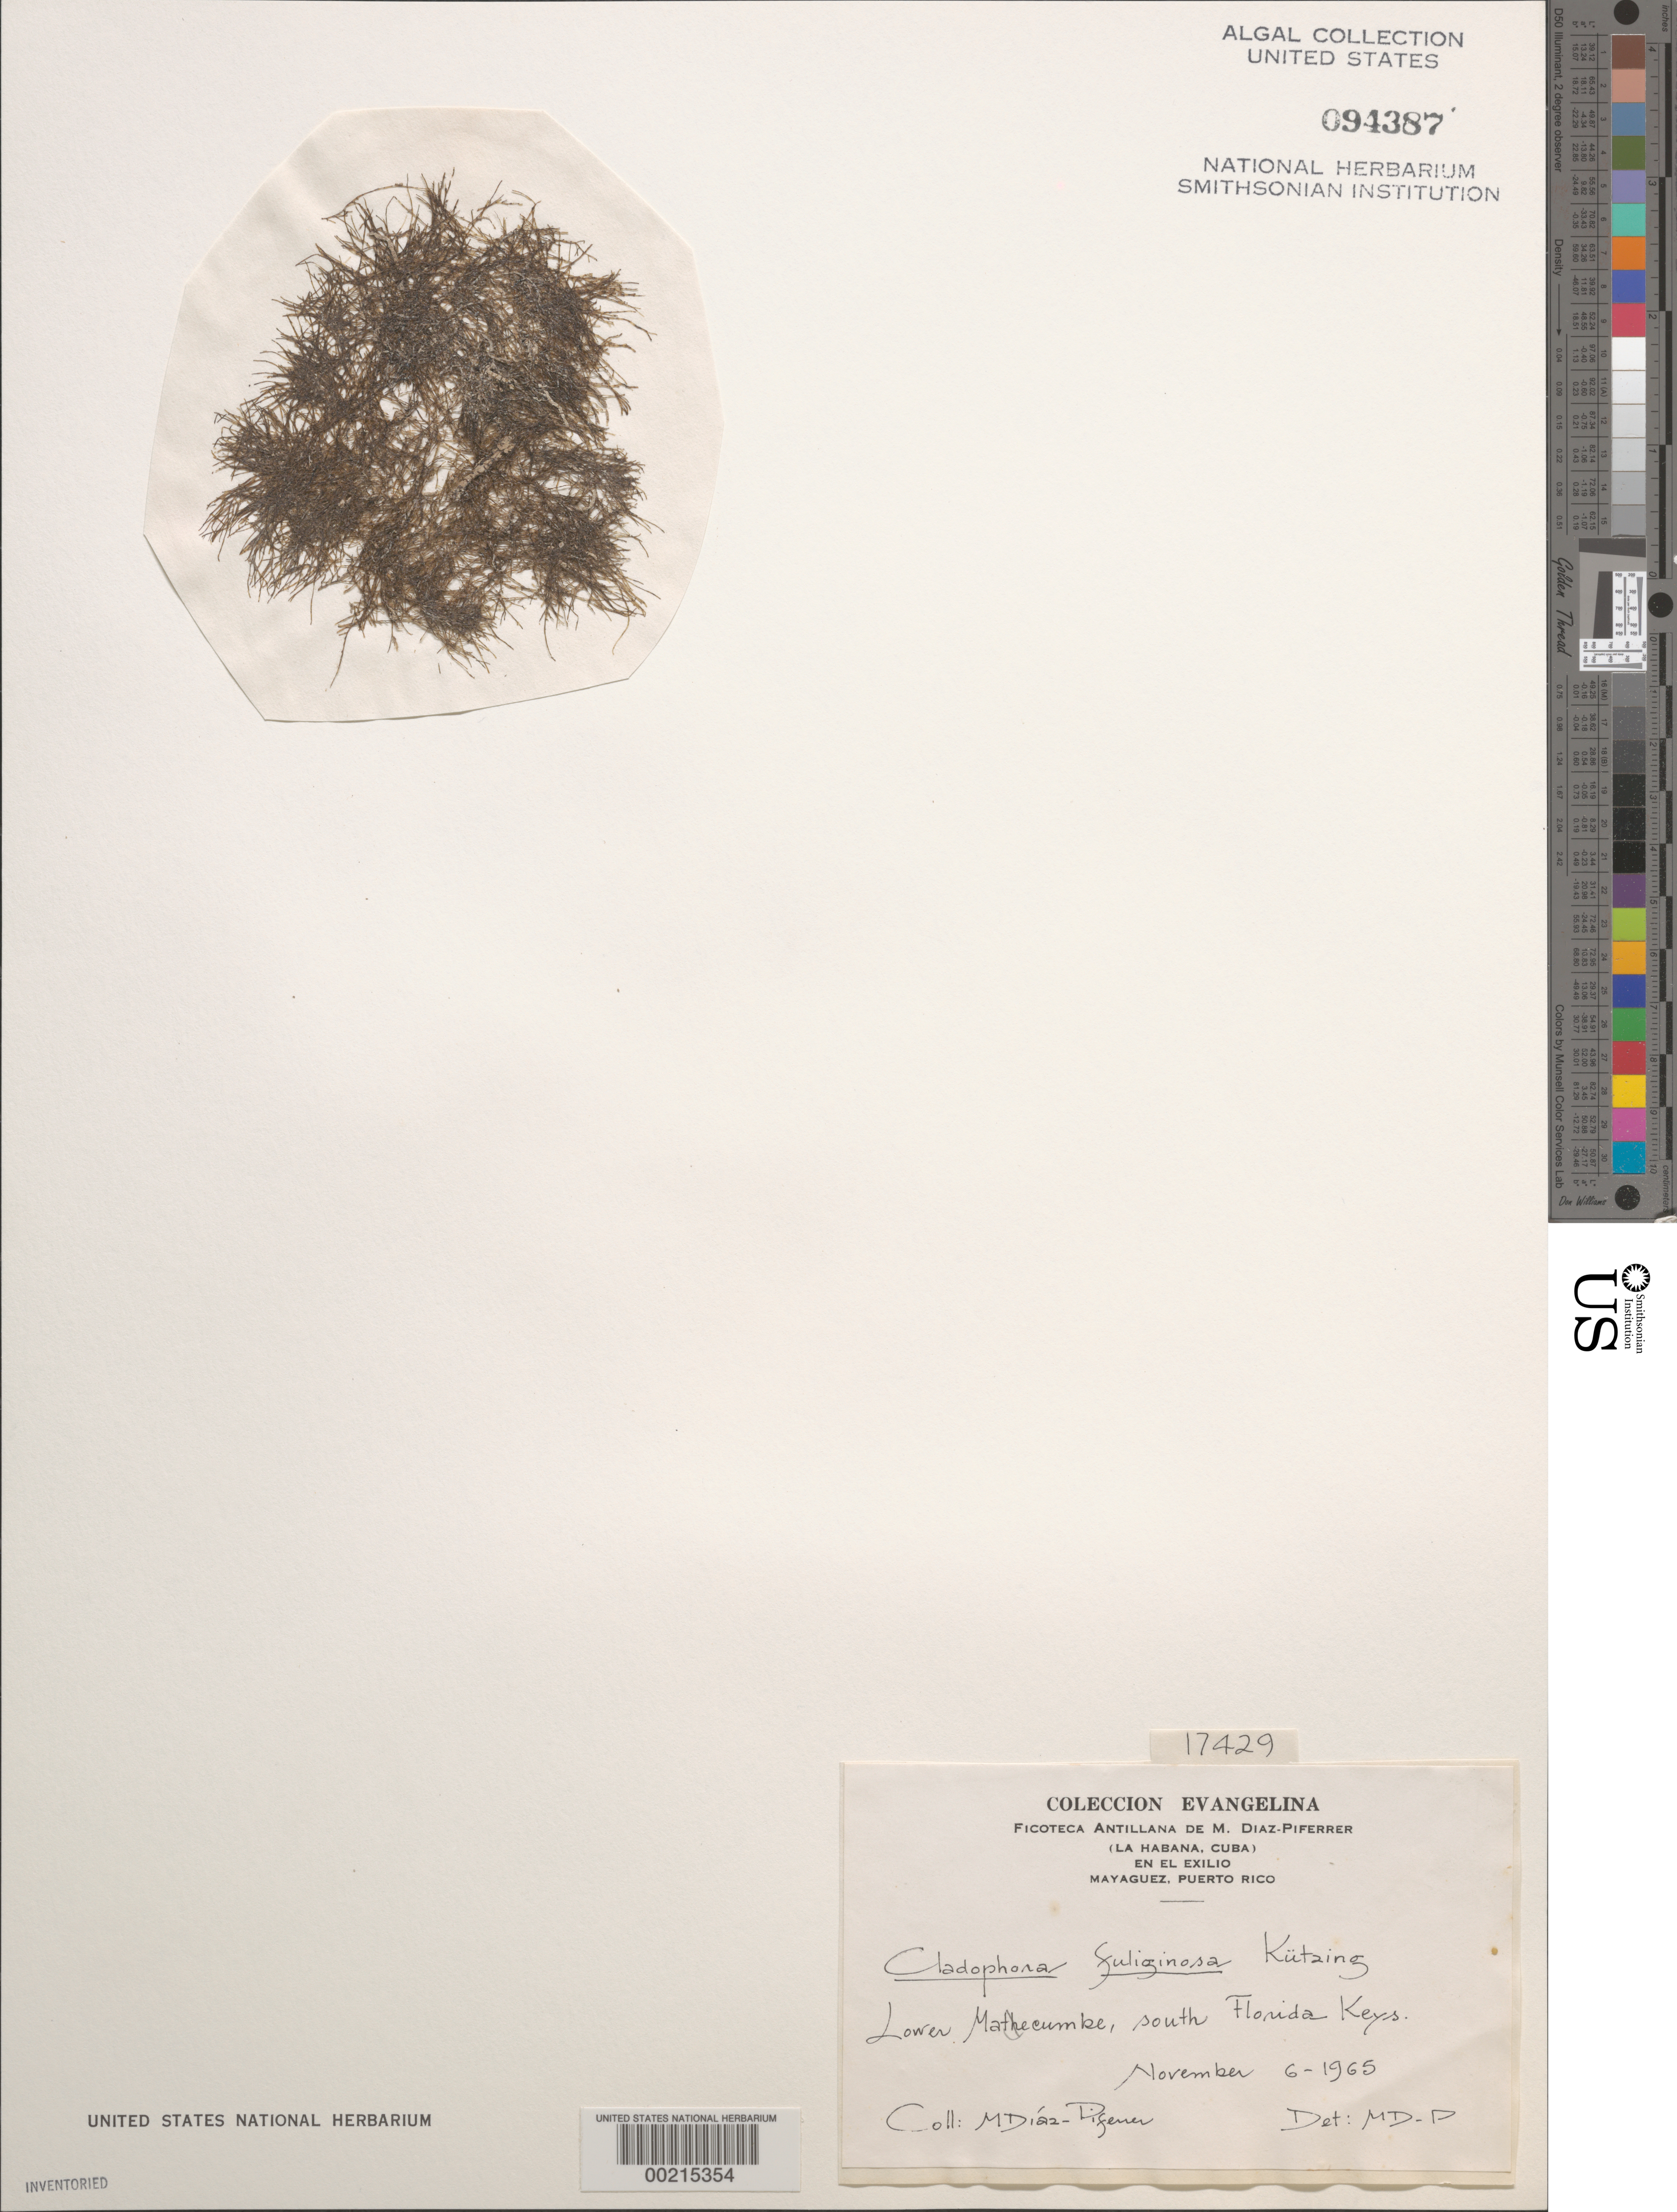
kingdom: Plantae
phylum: Chlorophyta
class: Ulvophyceae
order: Cladophorales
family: Cladophoraceae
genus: Cladophora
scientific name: Cladophora fuliginosa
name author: Kütz.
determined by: Diaz-Piferrer, M.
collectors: M. Diaz-Piferrer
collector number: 17429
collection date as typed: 06 Nov 1965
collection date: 1965-11-06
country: United States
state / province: Florida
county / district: Monroe County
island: Lower Matecumbe Key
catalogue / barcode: US 94387